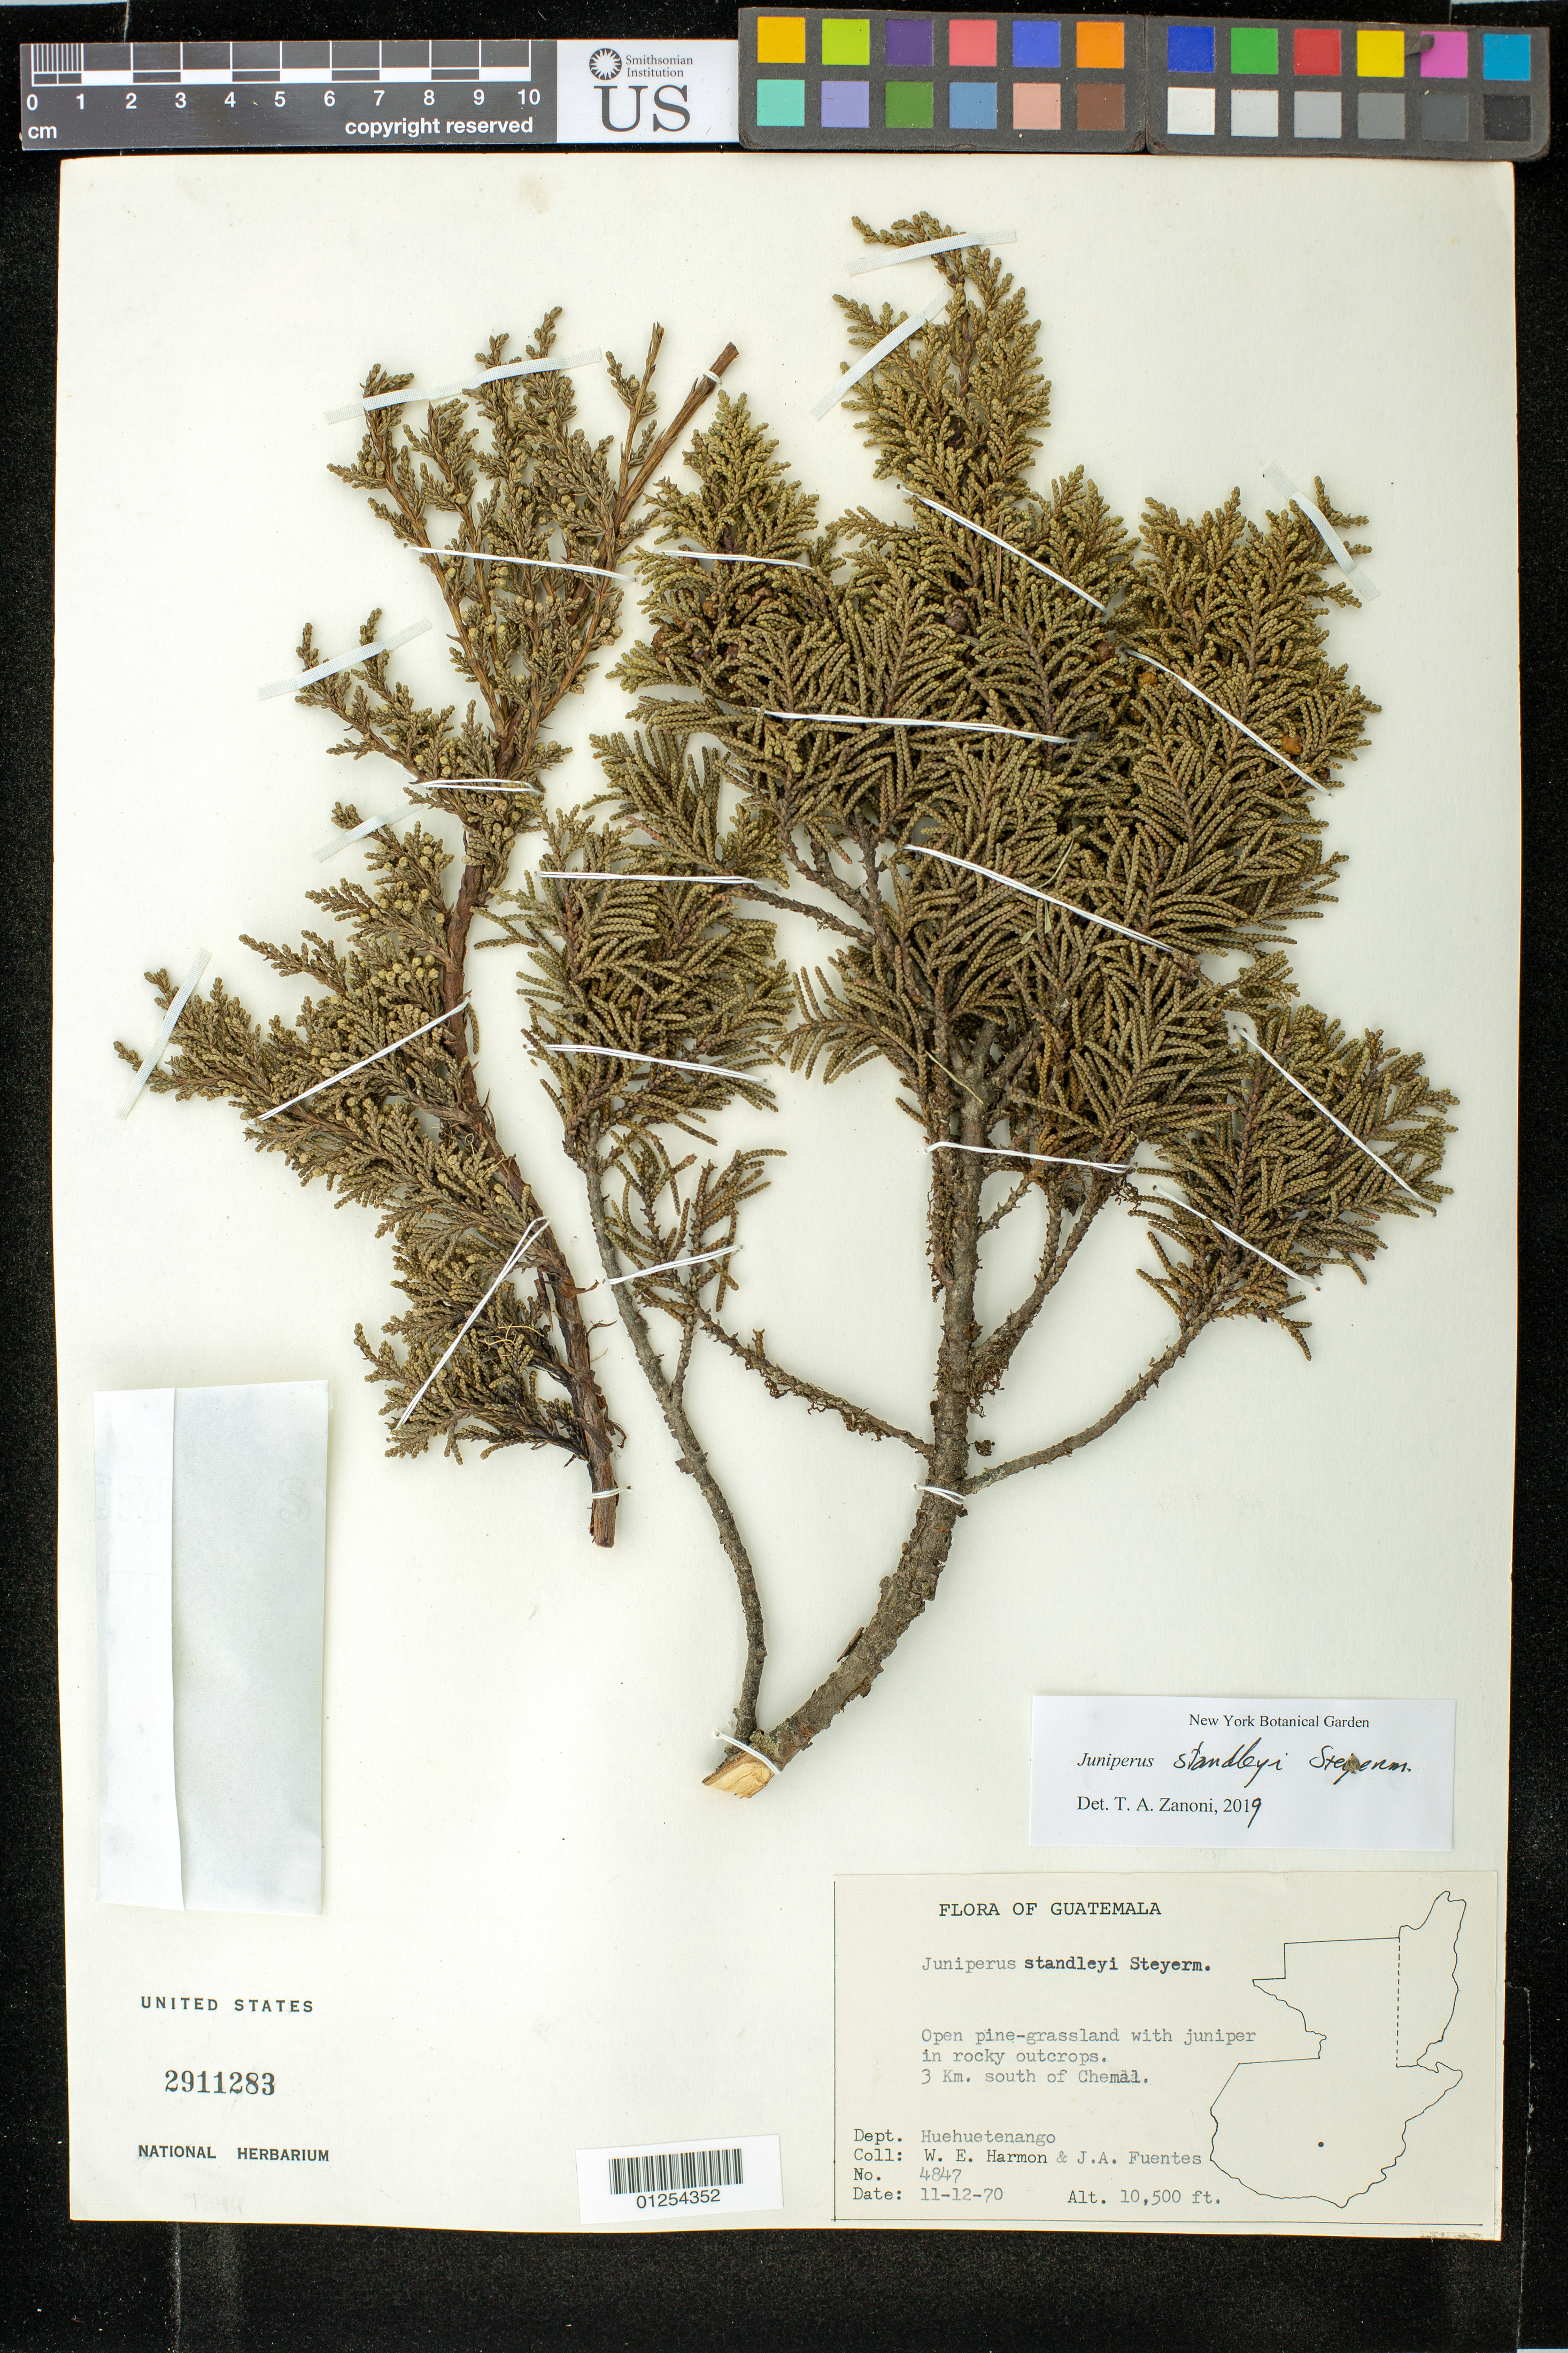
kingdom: Plantae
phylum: Tracheophyta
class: Pinopsida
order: Pinales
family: Cupressaceae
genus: Juniperus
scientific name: Juniperus standleyi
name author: Steyerm.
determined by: Zanoni, T. A., (NY), New York Botanical Garden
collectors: W. E. Harmon & J. Fuentes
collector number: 4847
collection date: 1970-11-11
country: Guatemala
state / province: Huehuetenango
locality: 3 Km. south of Chemal.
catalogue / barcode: US 2911283